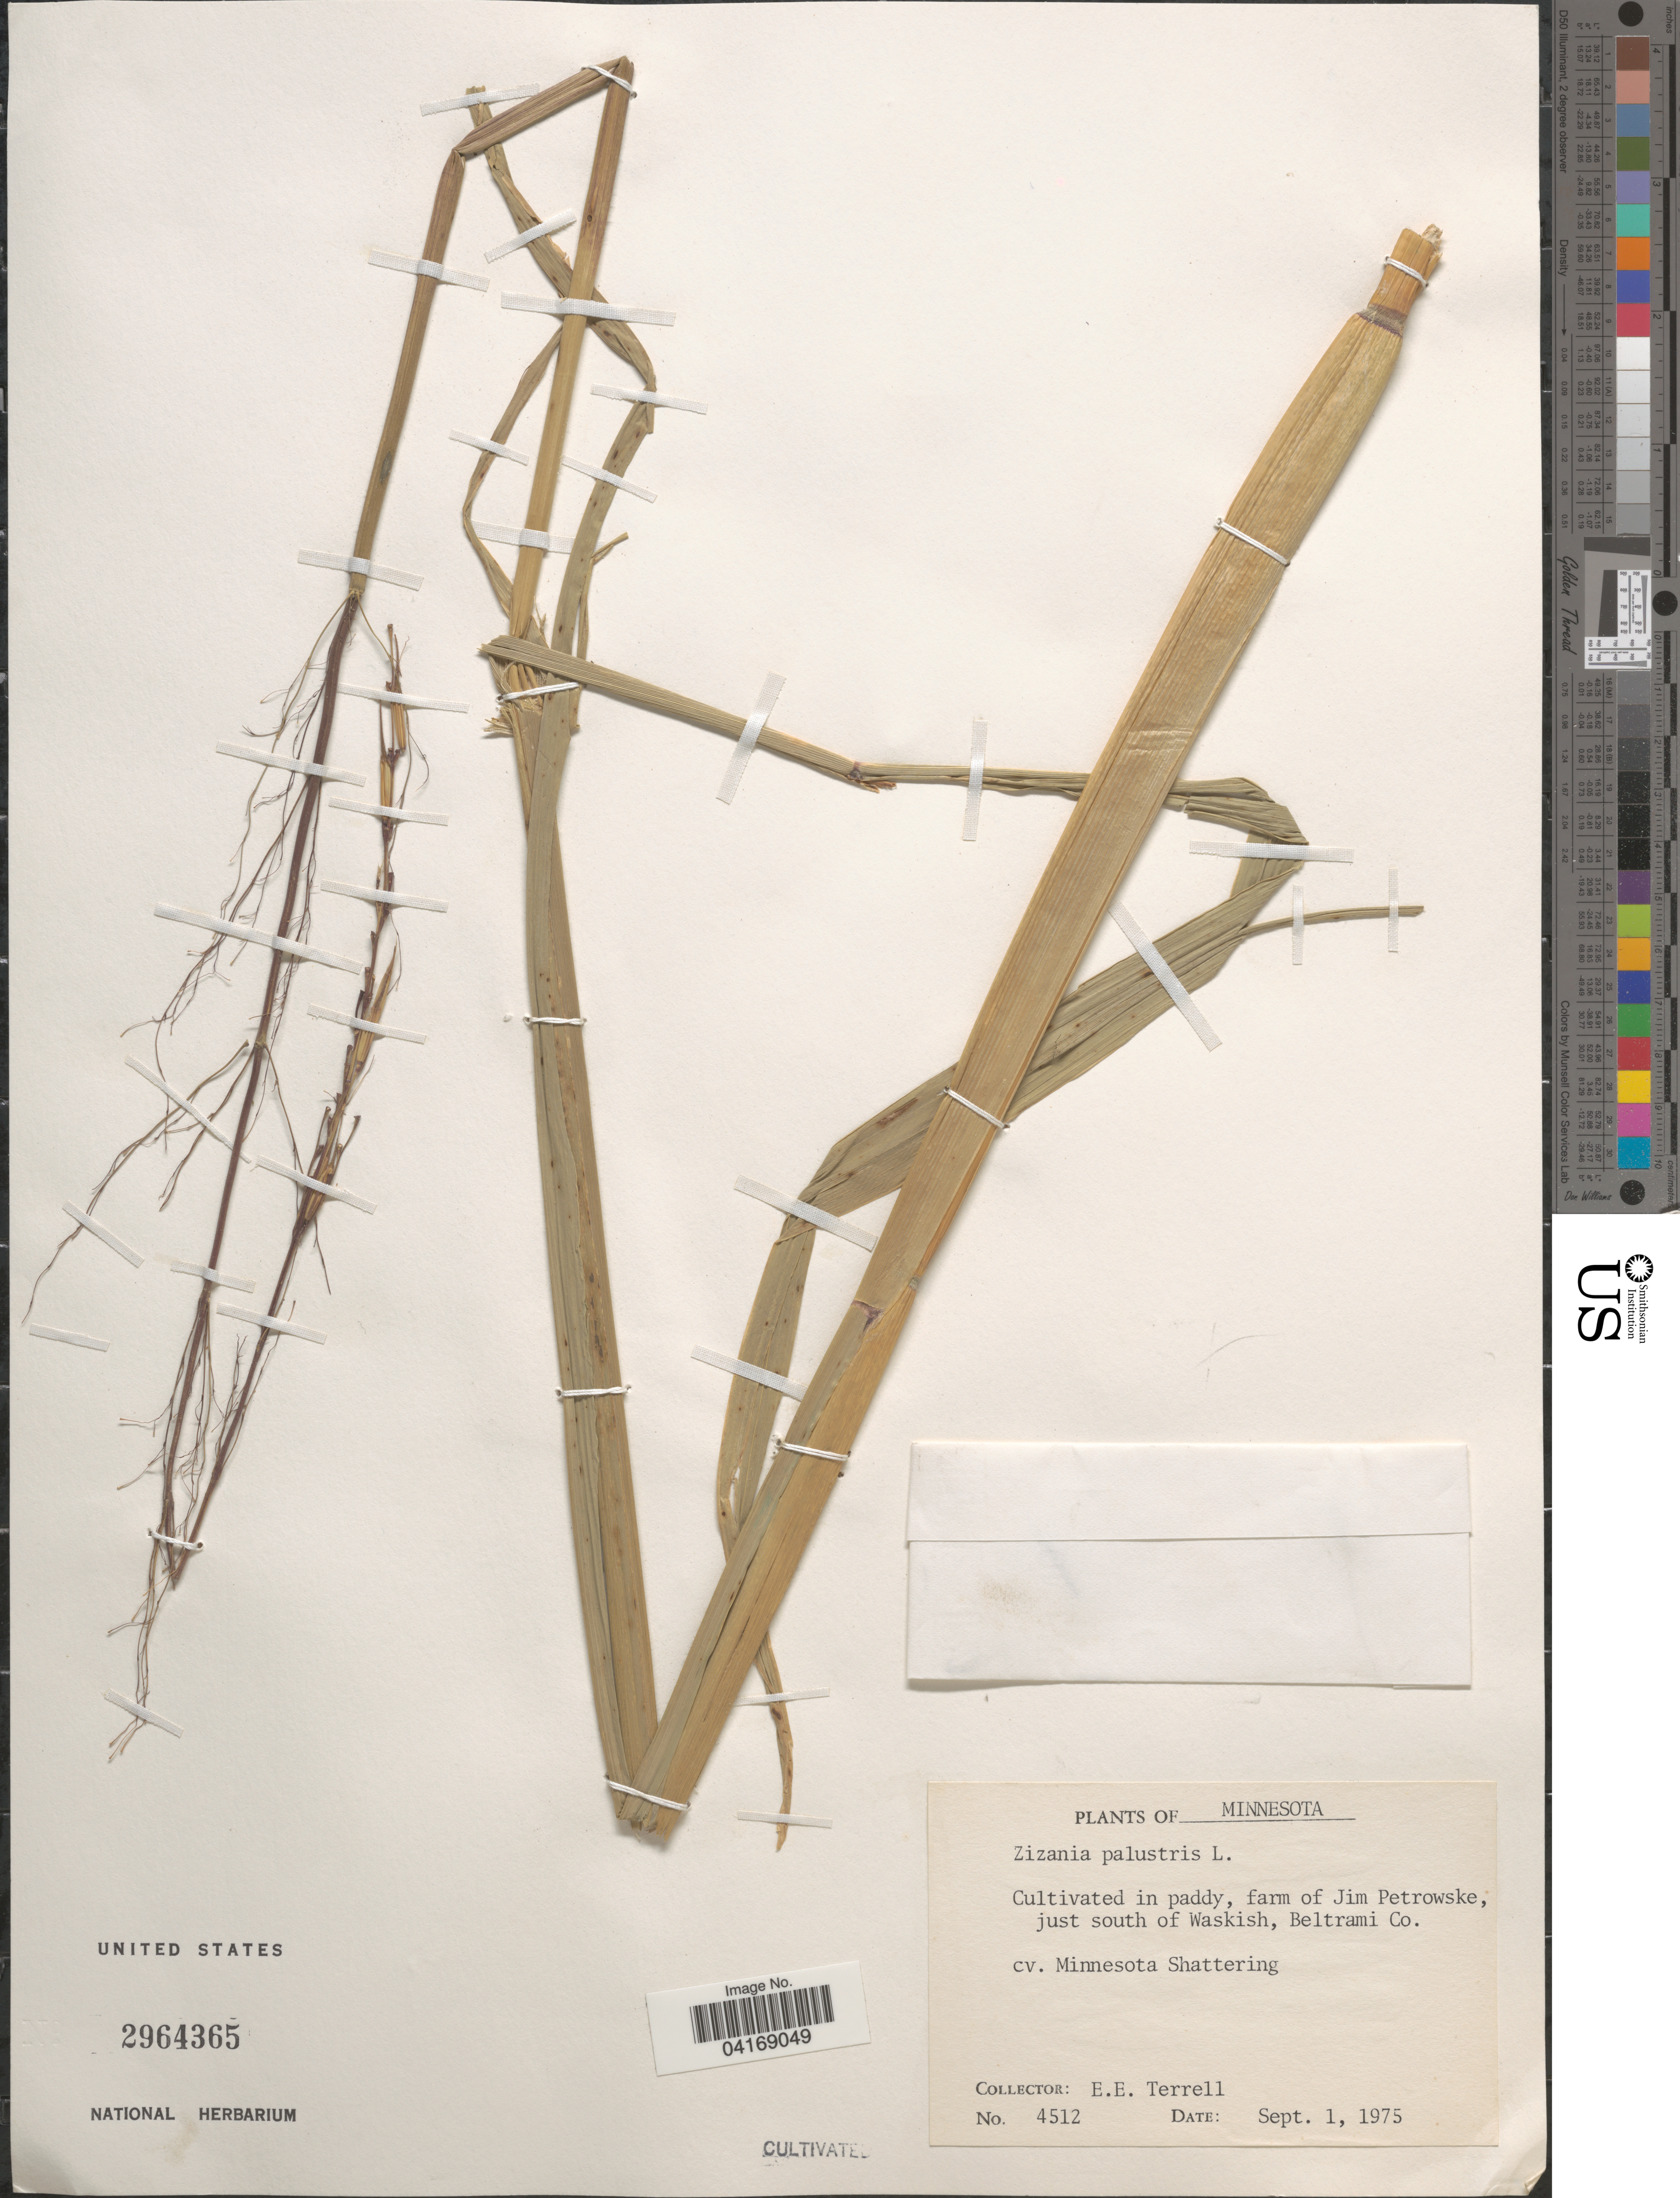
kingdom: Plantae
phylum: Tracheophyta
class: Liliopsida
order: Poales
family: Poaceae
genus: Zizania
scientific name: Zizania palustris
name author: L.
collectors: E. E. Terrell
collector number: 4512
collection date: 1975-09-01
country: United States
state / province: Minnesota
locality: Cultivated in paddy, farm of Jim Petrowske, just south of Waskish, Beltrami Co.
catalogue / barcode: US 2964365